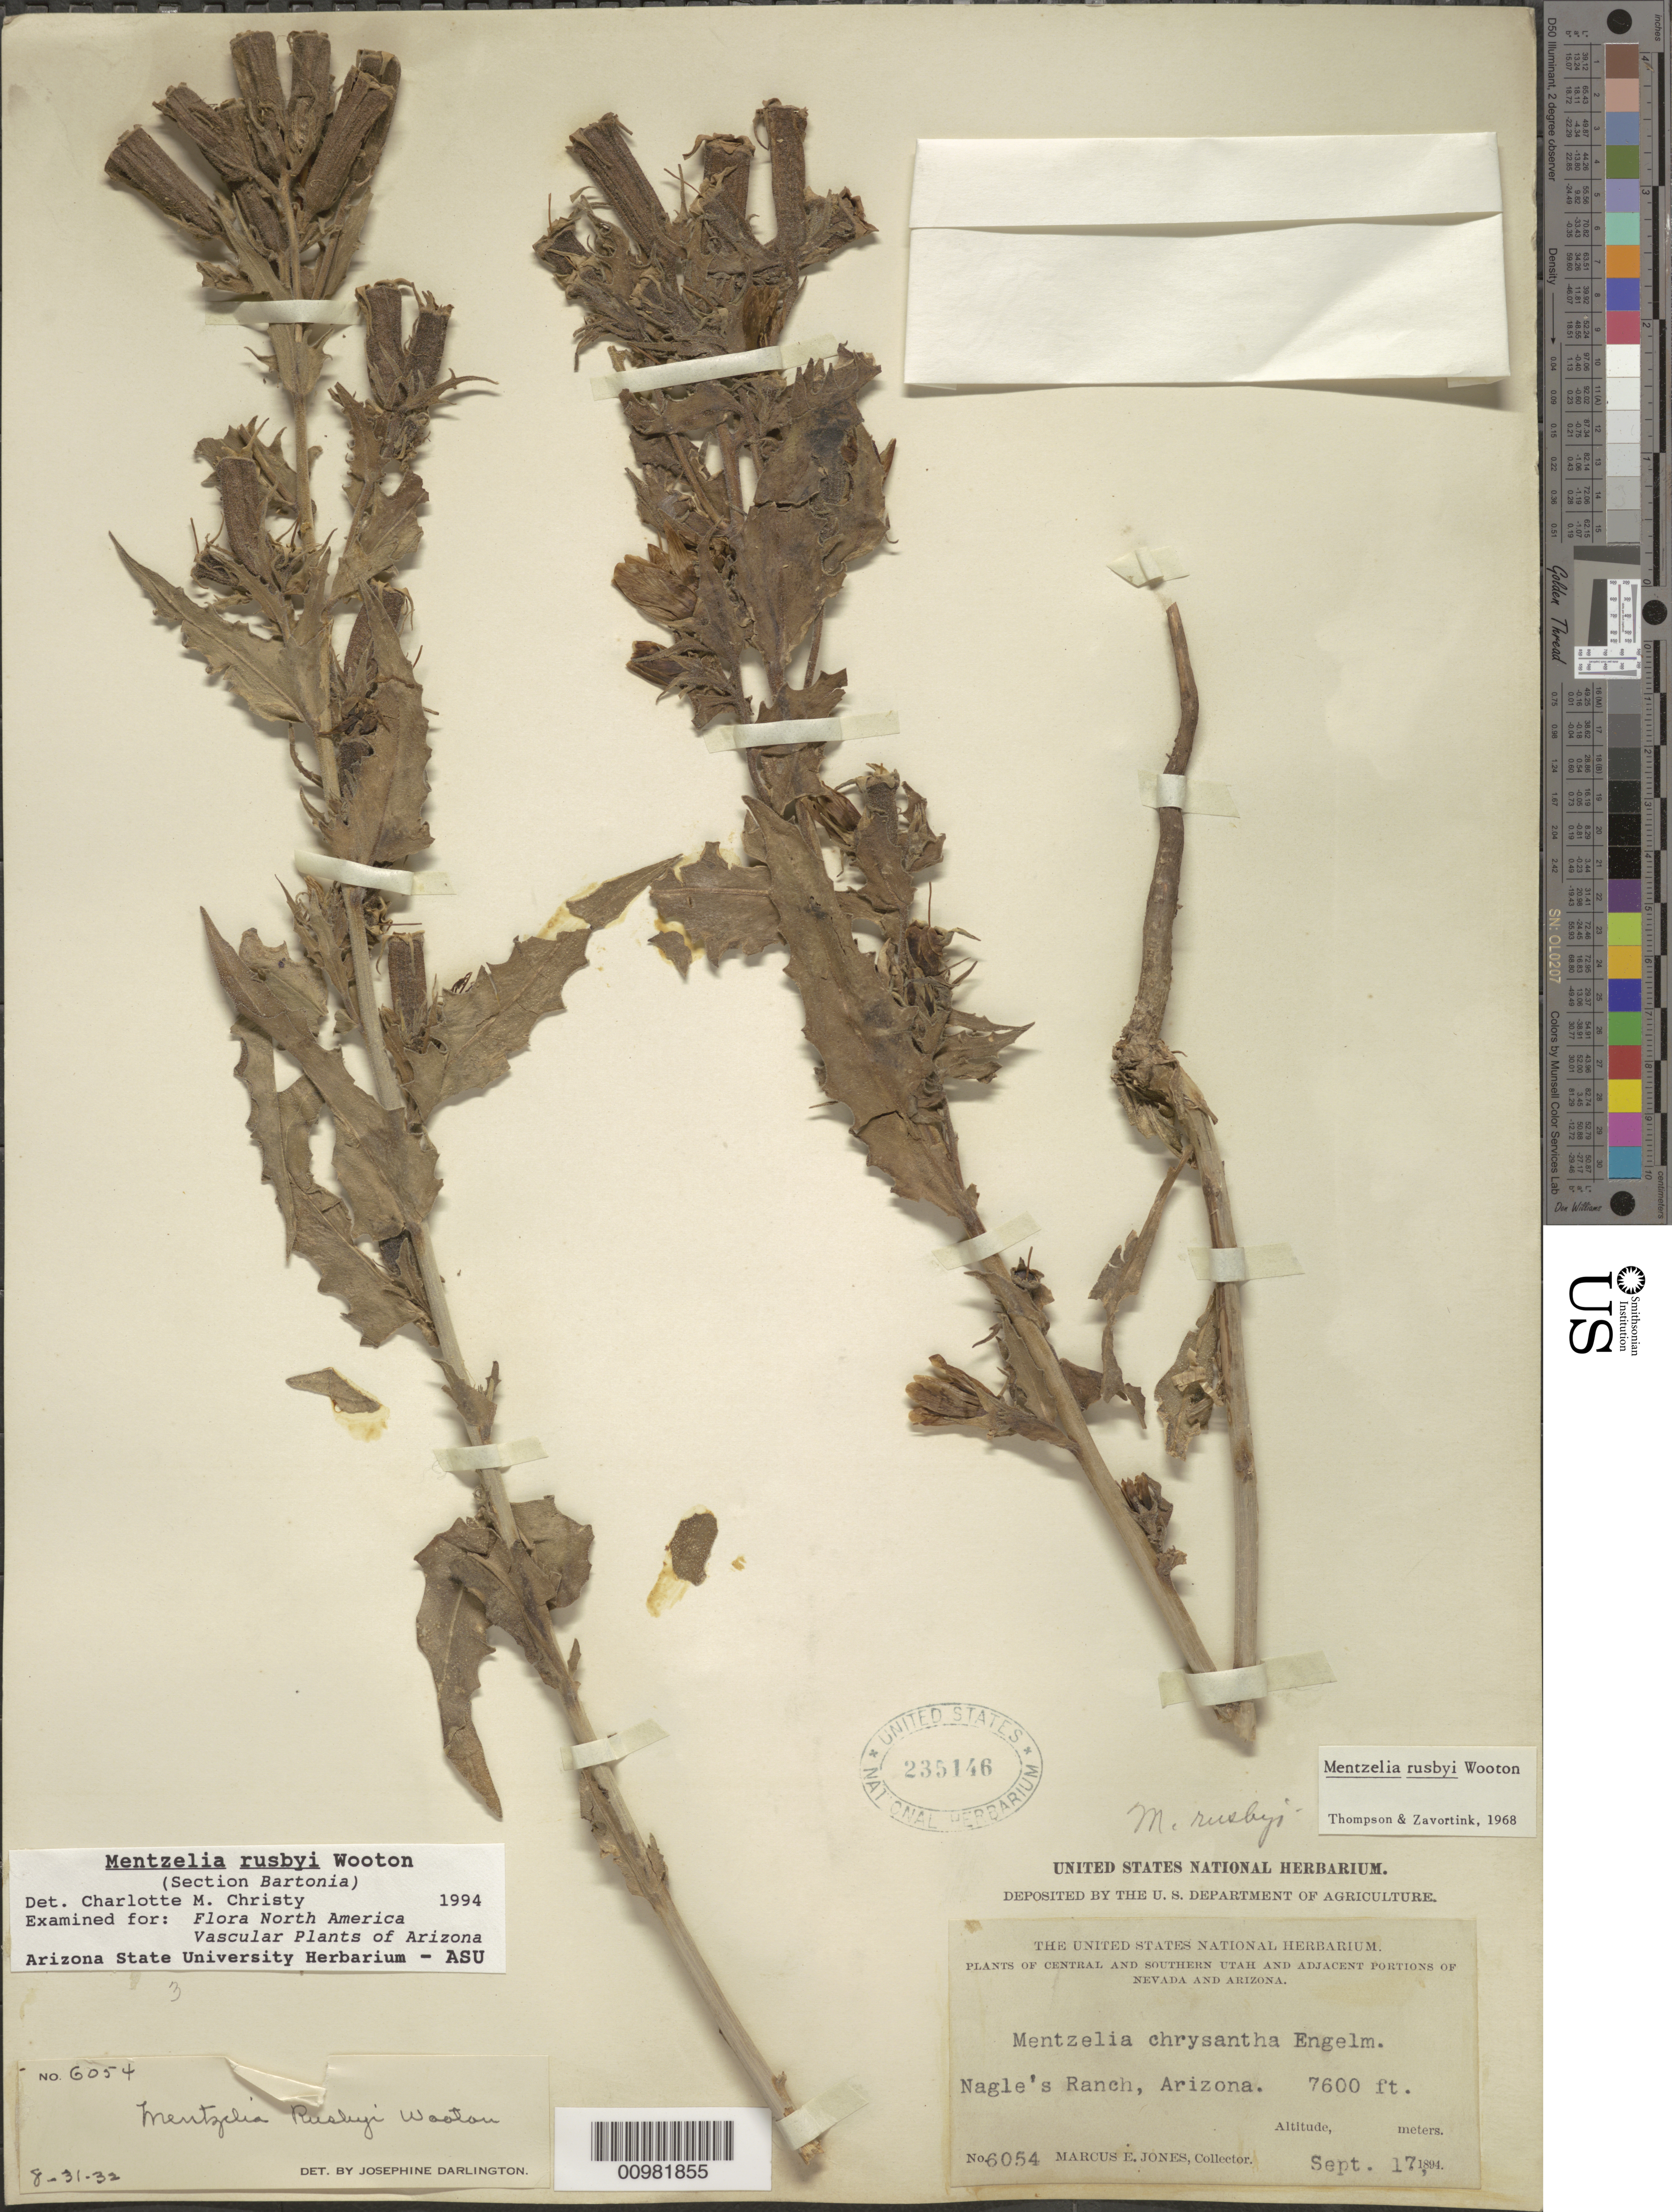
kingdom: Plantae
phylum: Tracheophyta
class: Magnoliopsida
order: Cornales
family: Loasaceae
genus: Mentzelia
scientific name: Mentzelia rusbyi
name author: Wooton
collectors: M. E. Jones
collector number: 6054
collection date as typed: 17 Sep 1894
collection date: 1894-09-17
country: United States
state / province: Arizona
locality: Nagle's Ranch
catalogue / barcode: US 235146